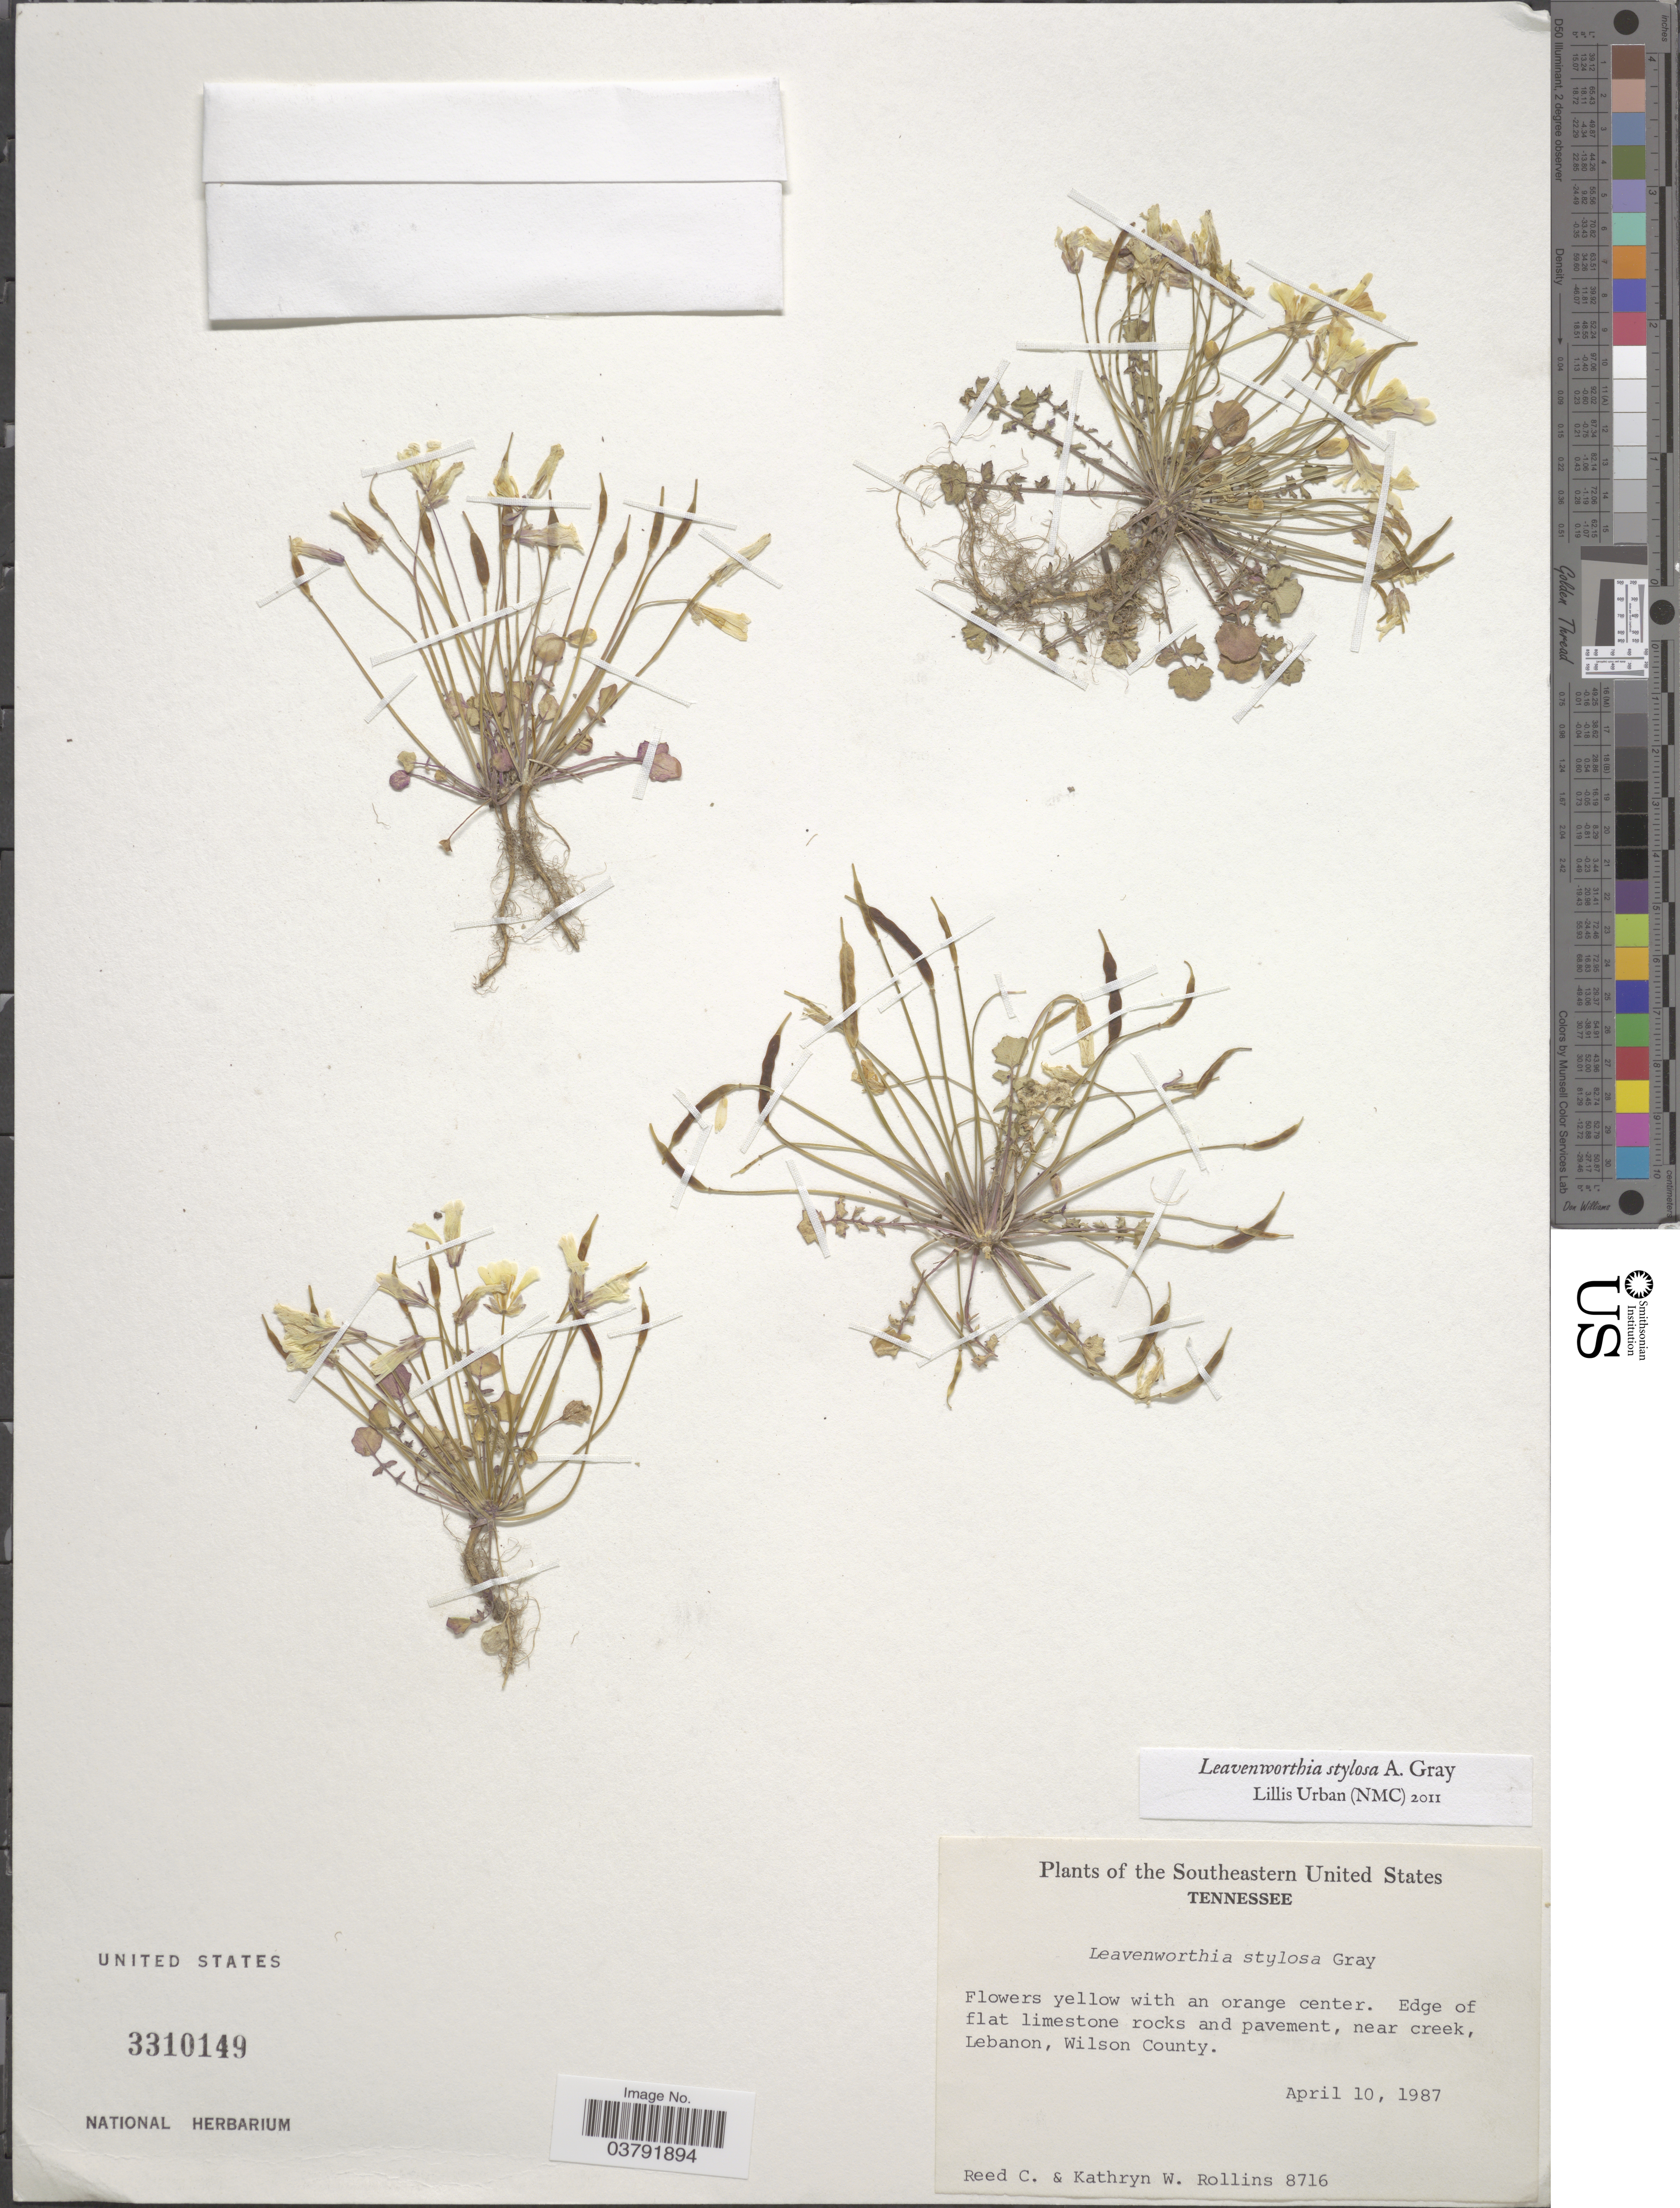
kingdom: Plantae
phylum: Tracheophyta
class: Magnoliopsida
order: Brassicales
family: Brassicaceae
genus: Leavenworthia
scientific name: Leavenworthia stylosa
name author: A. Gray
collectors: R. C. Rollins & K. W. Rollins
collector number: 8716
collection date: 1987-04-10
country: United States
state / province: Tennessee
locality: Southeastern United States. Near creek, Lebanon, Wilson County.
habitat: edge of flat limestone rocks and pavement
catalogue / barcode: US 3310149